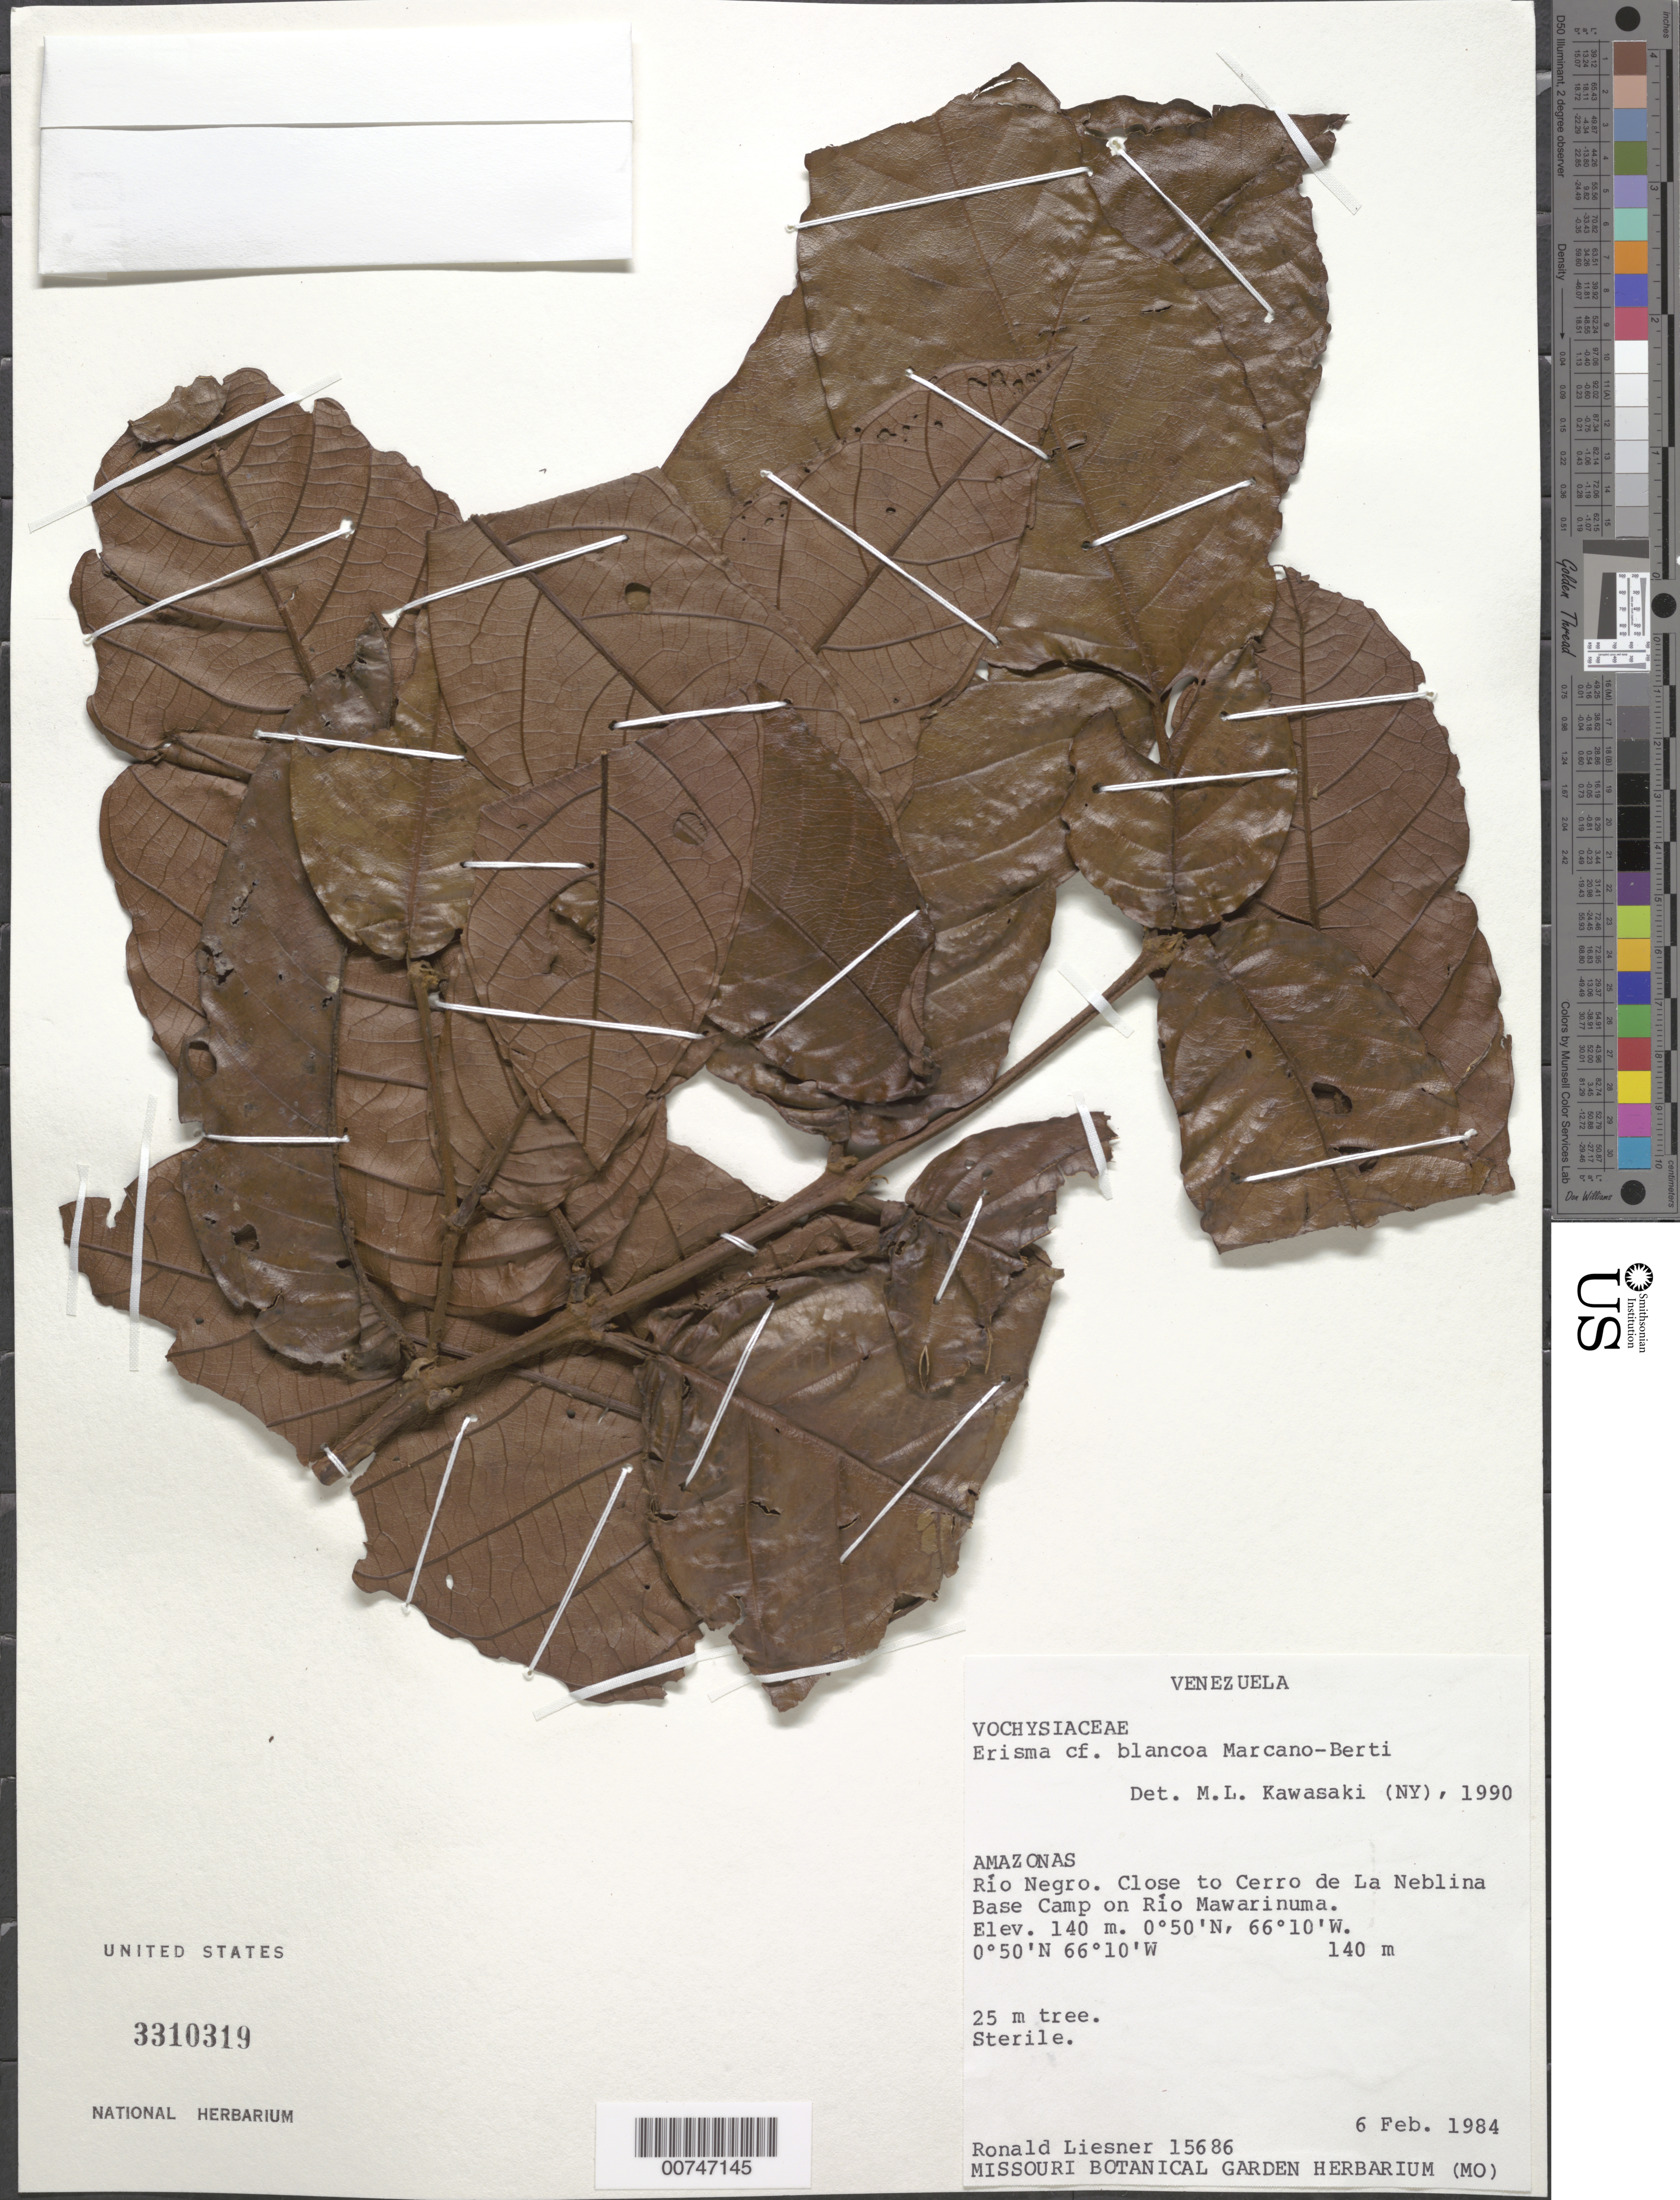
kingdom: Plantae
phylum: Tracheophyta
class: Magnoliopsida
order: Myrtales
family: Vochysiaceae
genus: Erisma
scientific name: Erisma blancoa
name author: Marc.-Berti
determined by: Kawasaki, María L.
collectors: R. L. Liesner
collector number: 15686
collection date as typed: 6-Feb-84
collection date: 1984-02-06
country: Venezuela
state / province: Amazonas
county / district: Río Negro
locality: Cerro de La Neblina Base Camp, close to, on Río Mawarinuma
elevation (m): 140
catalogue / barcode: US 3310319